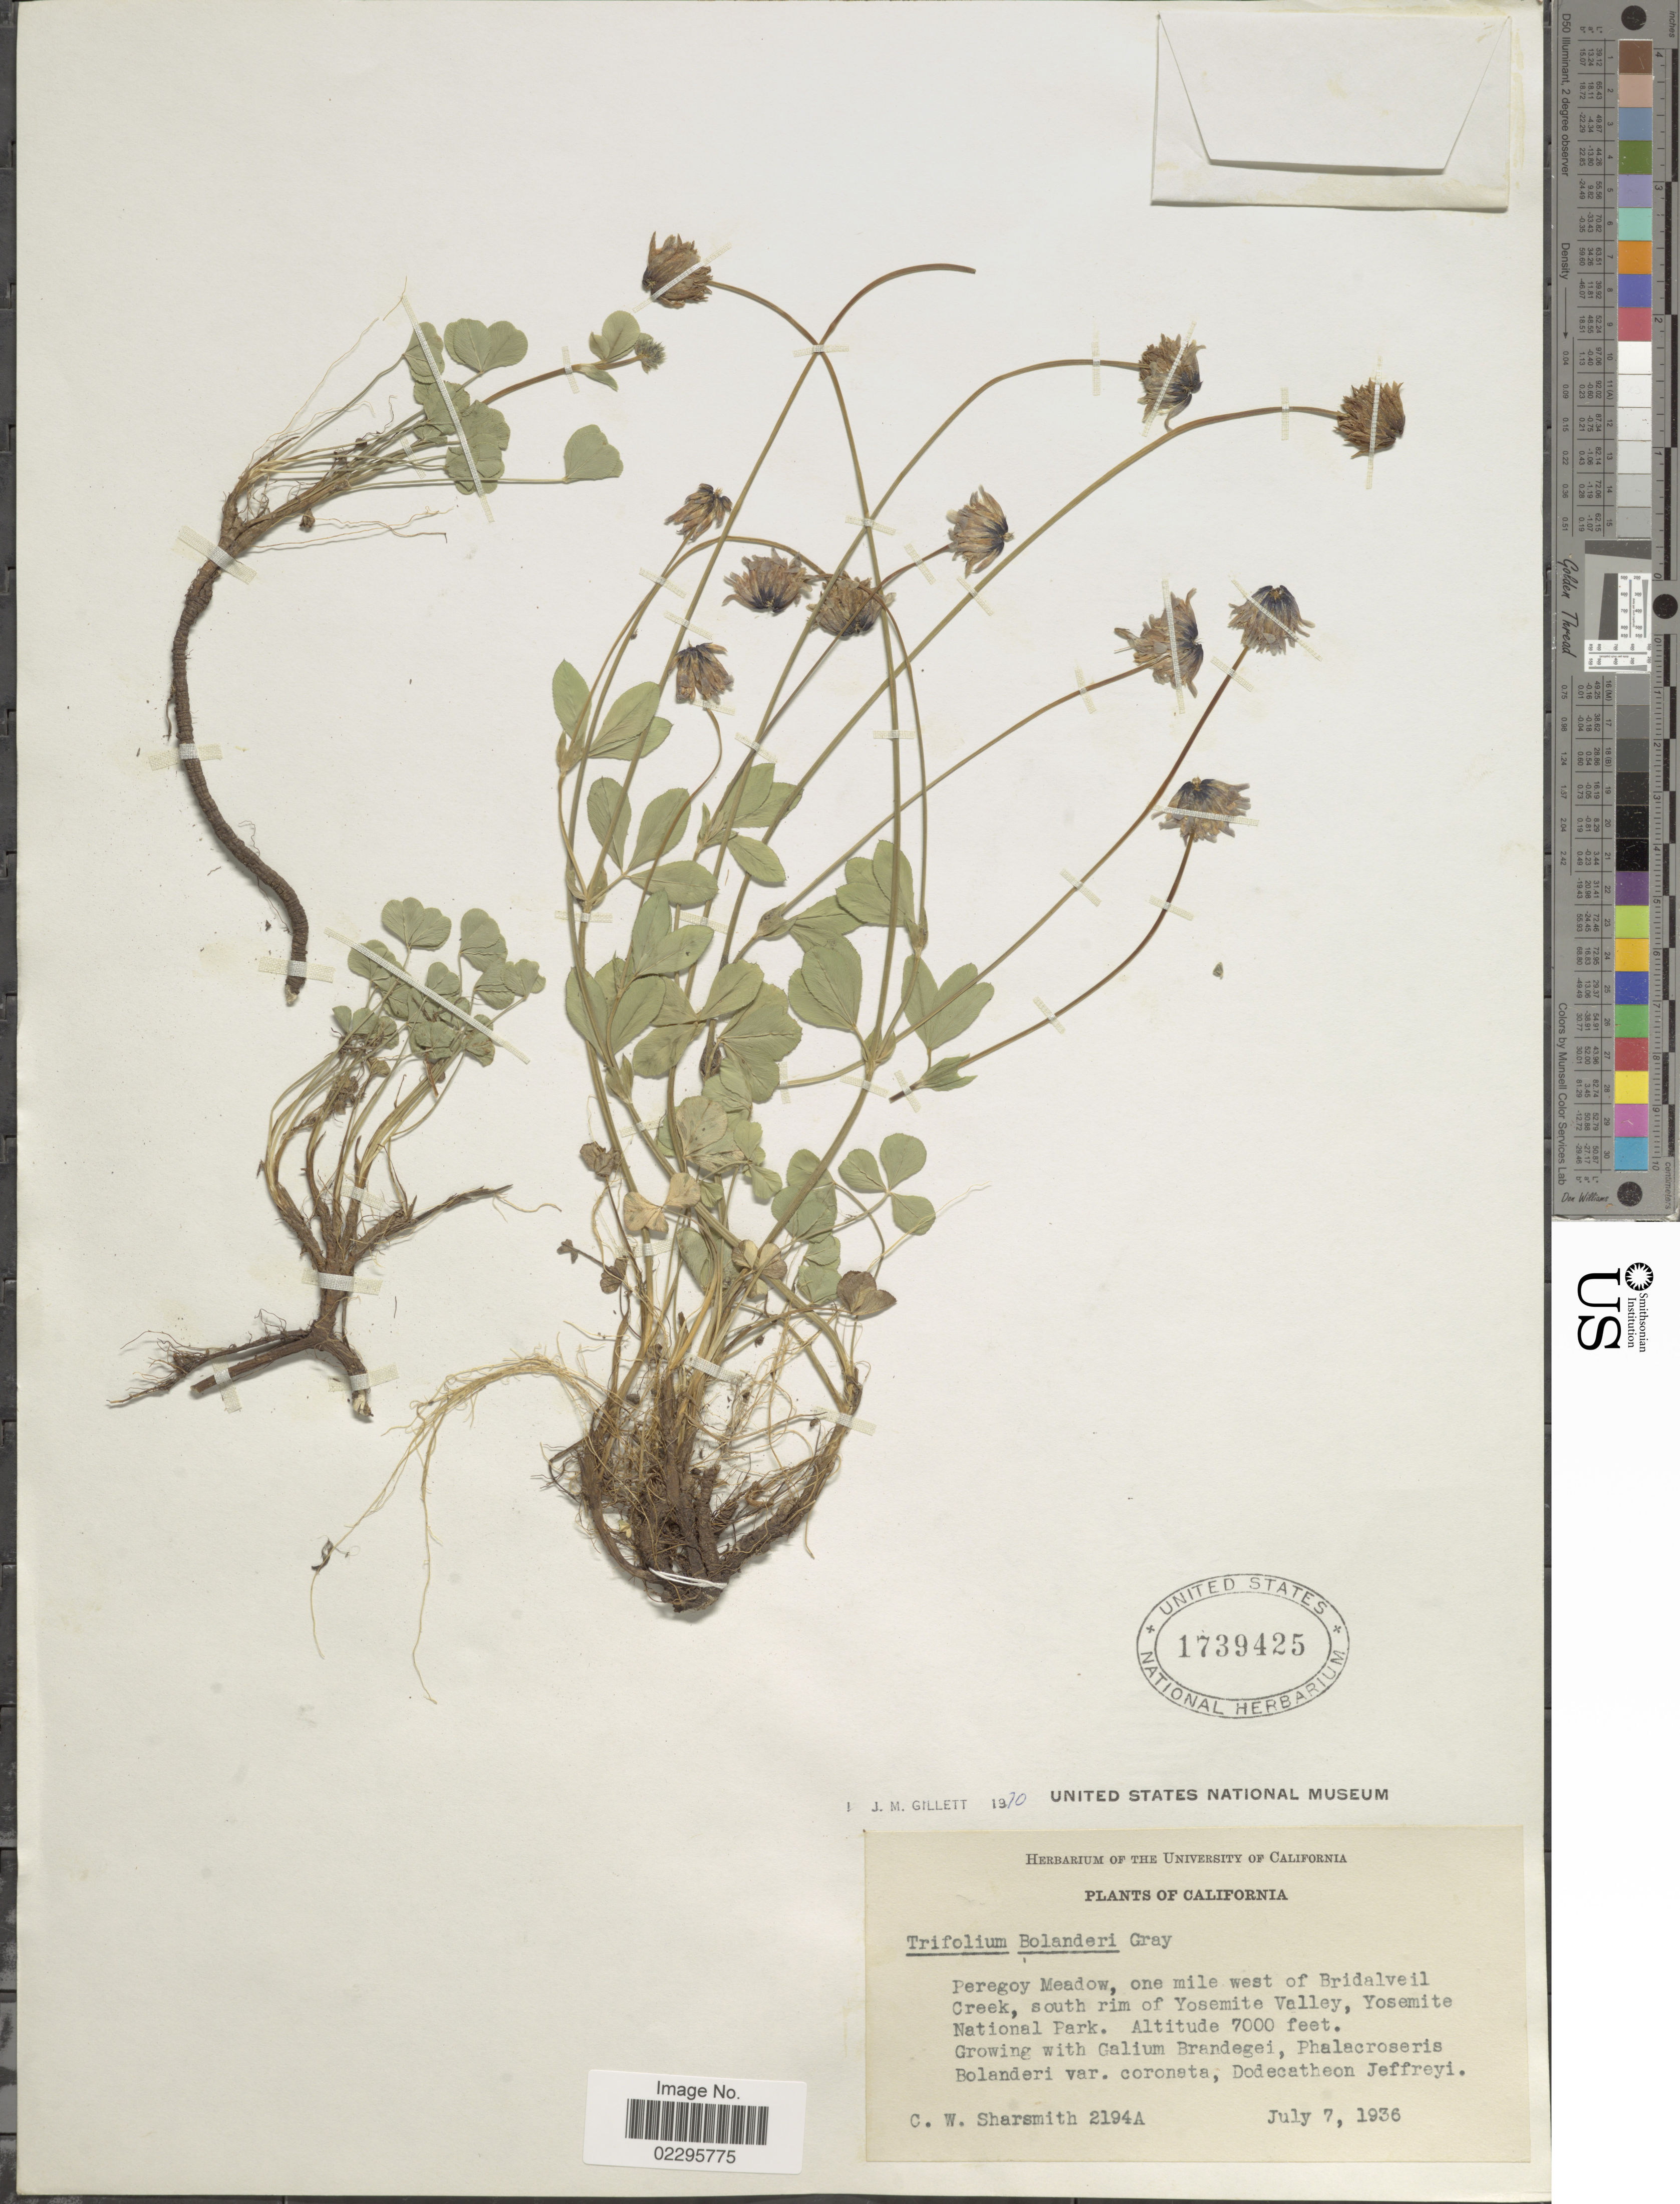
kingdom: Plantae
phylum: Tracheophyta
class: Magnoliopsida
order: Fabales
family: Fabaceae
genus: Trifolium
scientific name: Trifolium bolanderi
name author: A. Gray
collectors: C. Sharsmith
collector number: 2194A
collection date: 1936-07-07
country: United States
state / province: California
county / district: Mariposa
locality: Peregoy Meadow, one mile west of Bridalveil Creek, south rim of Yosemite Valley, Yosemite National Park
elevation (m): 2134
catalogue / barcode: US 1739425